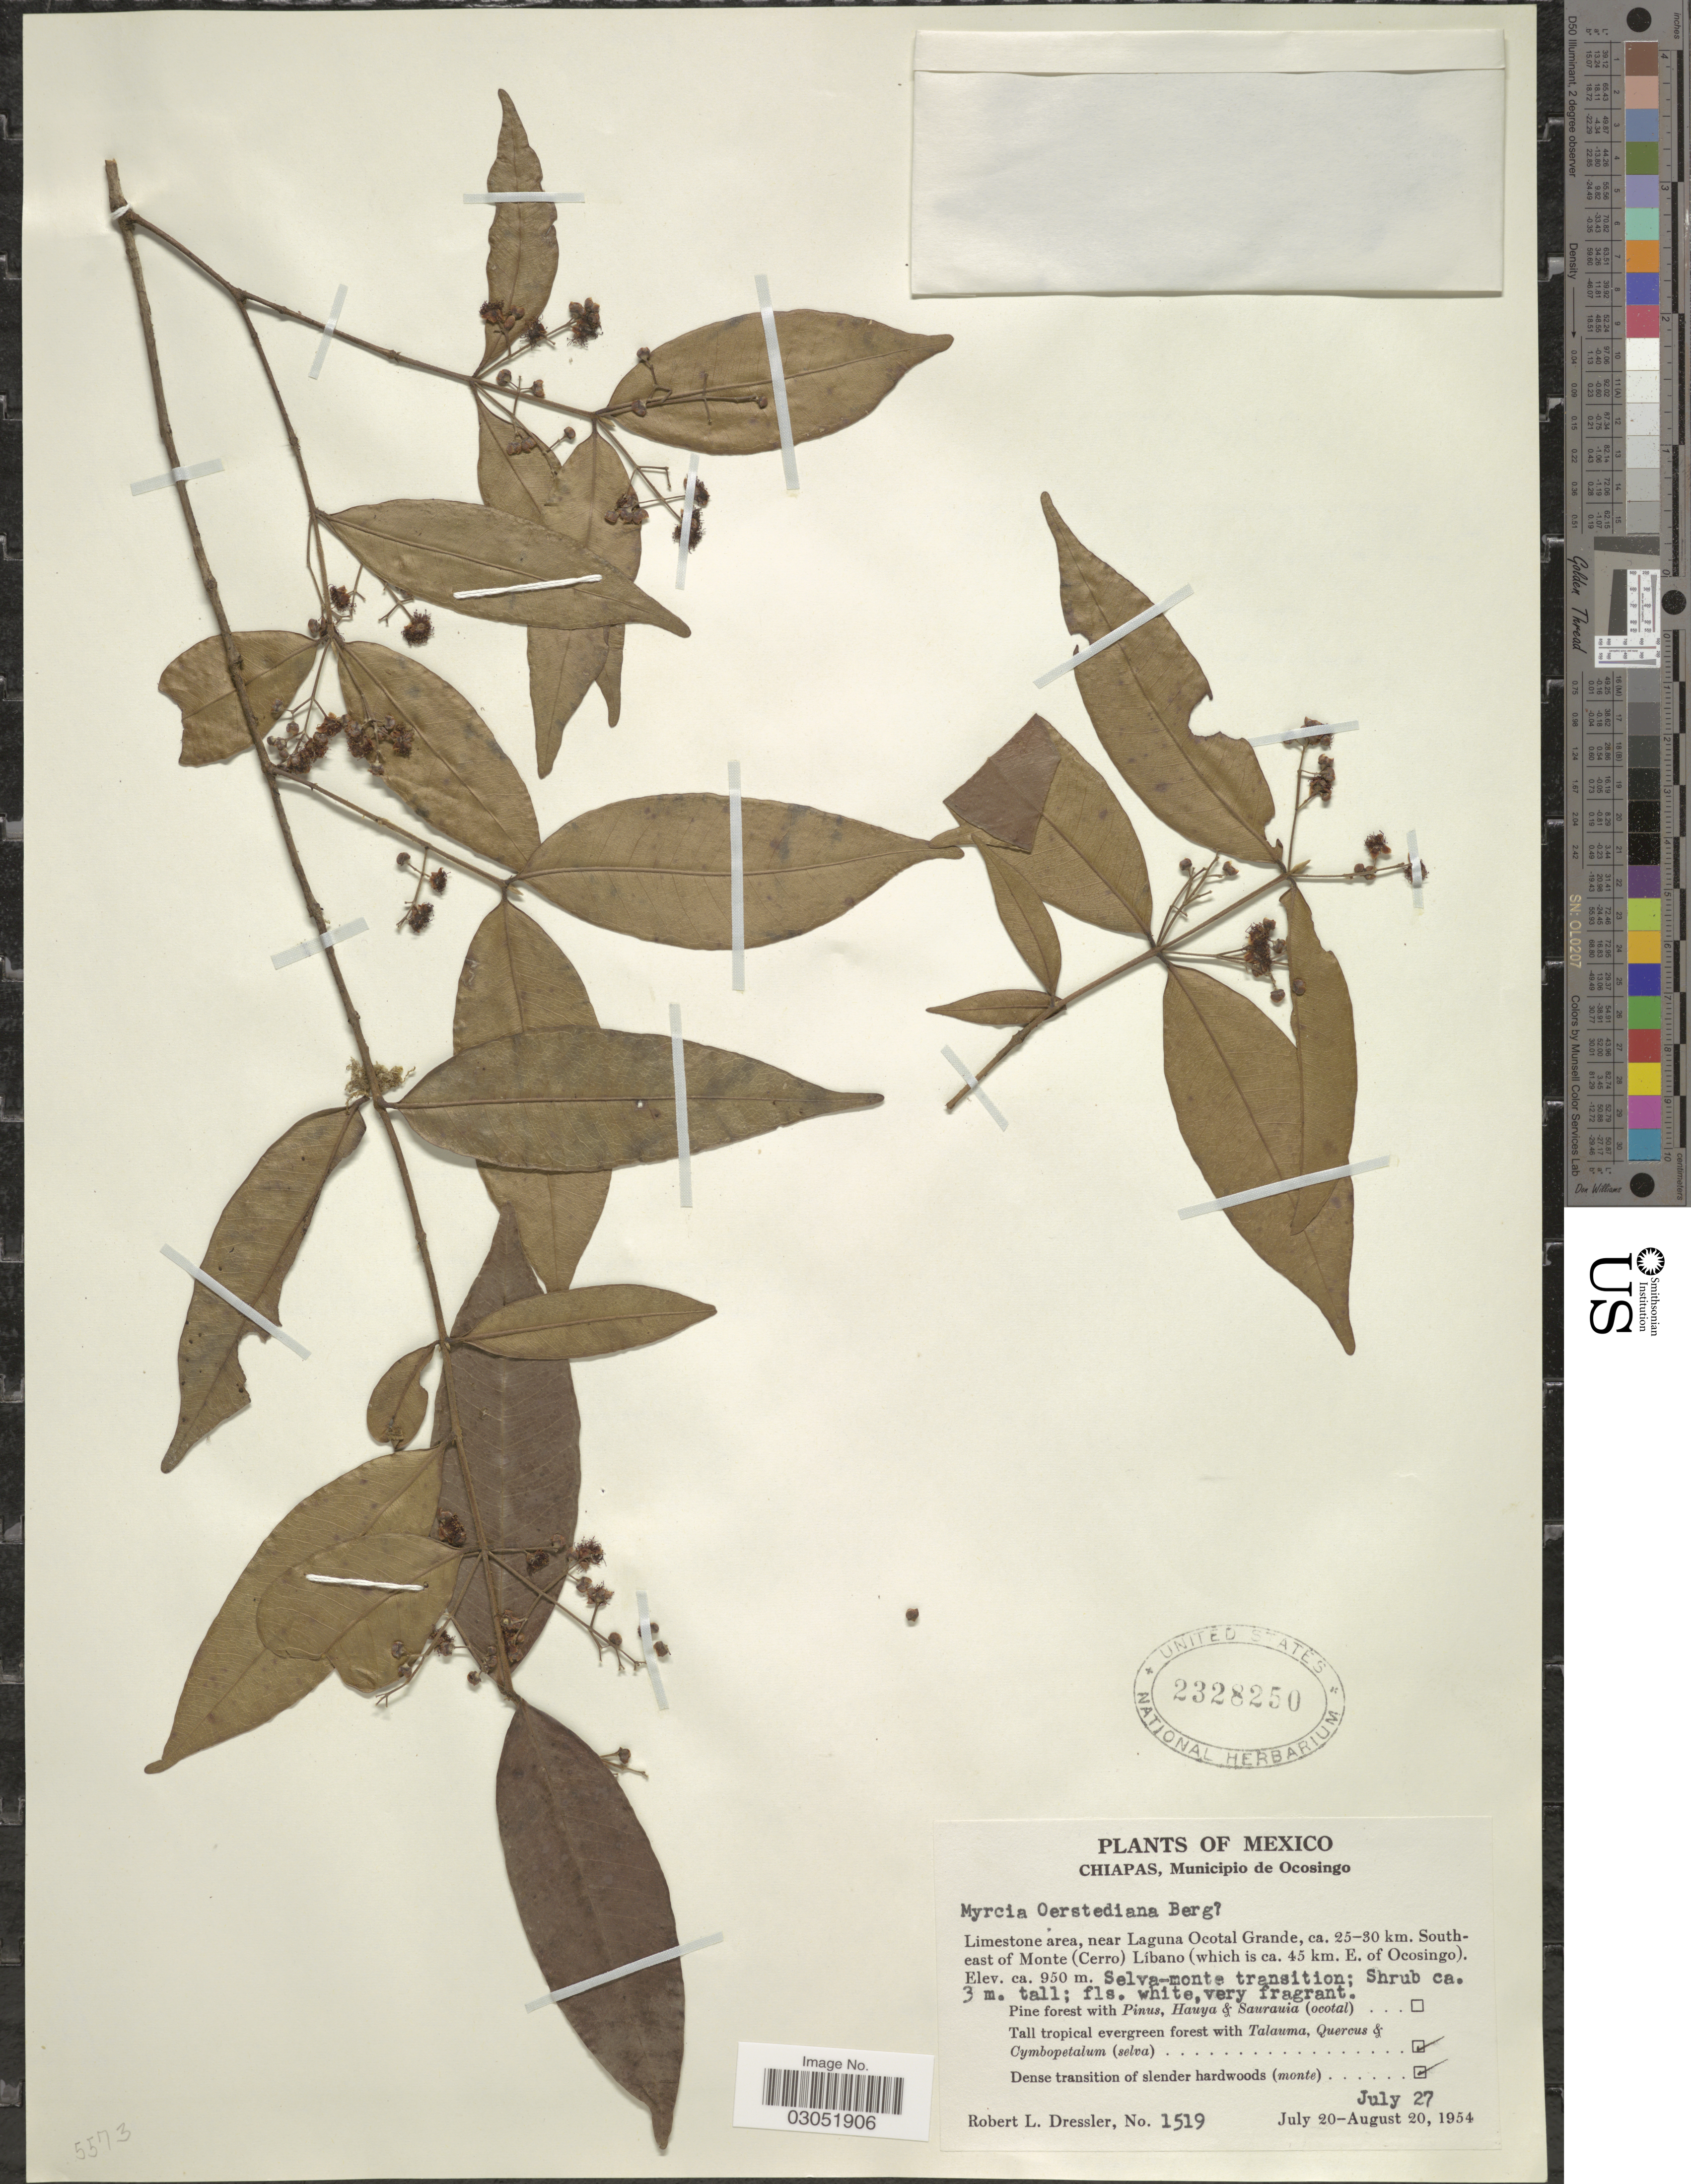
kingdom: Plantae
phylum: Tracheophyta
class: Magnoliopsida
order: Myrtales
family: Myrtaceae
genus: Myrcia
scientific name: Myrcia splendens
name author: (Sw.) DC.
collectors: R. Dressler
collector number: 1519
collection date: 1954-07-27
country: Mexico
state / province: Chiapas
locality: Municipio de Ocosingo. Limestone area, near Laguna Ocotal Grande, ca. 25-30 km. Southeast of Monte (Cerro) Líbano (which is ca. 45 km. E. of Ocosingo). Selva-monte transition.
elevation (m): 950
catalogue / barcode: US 2328250